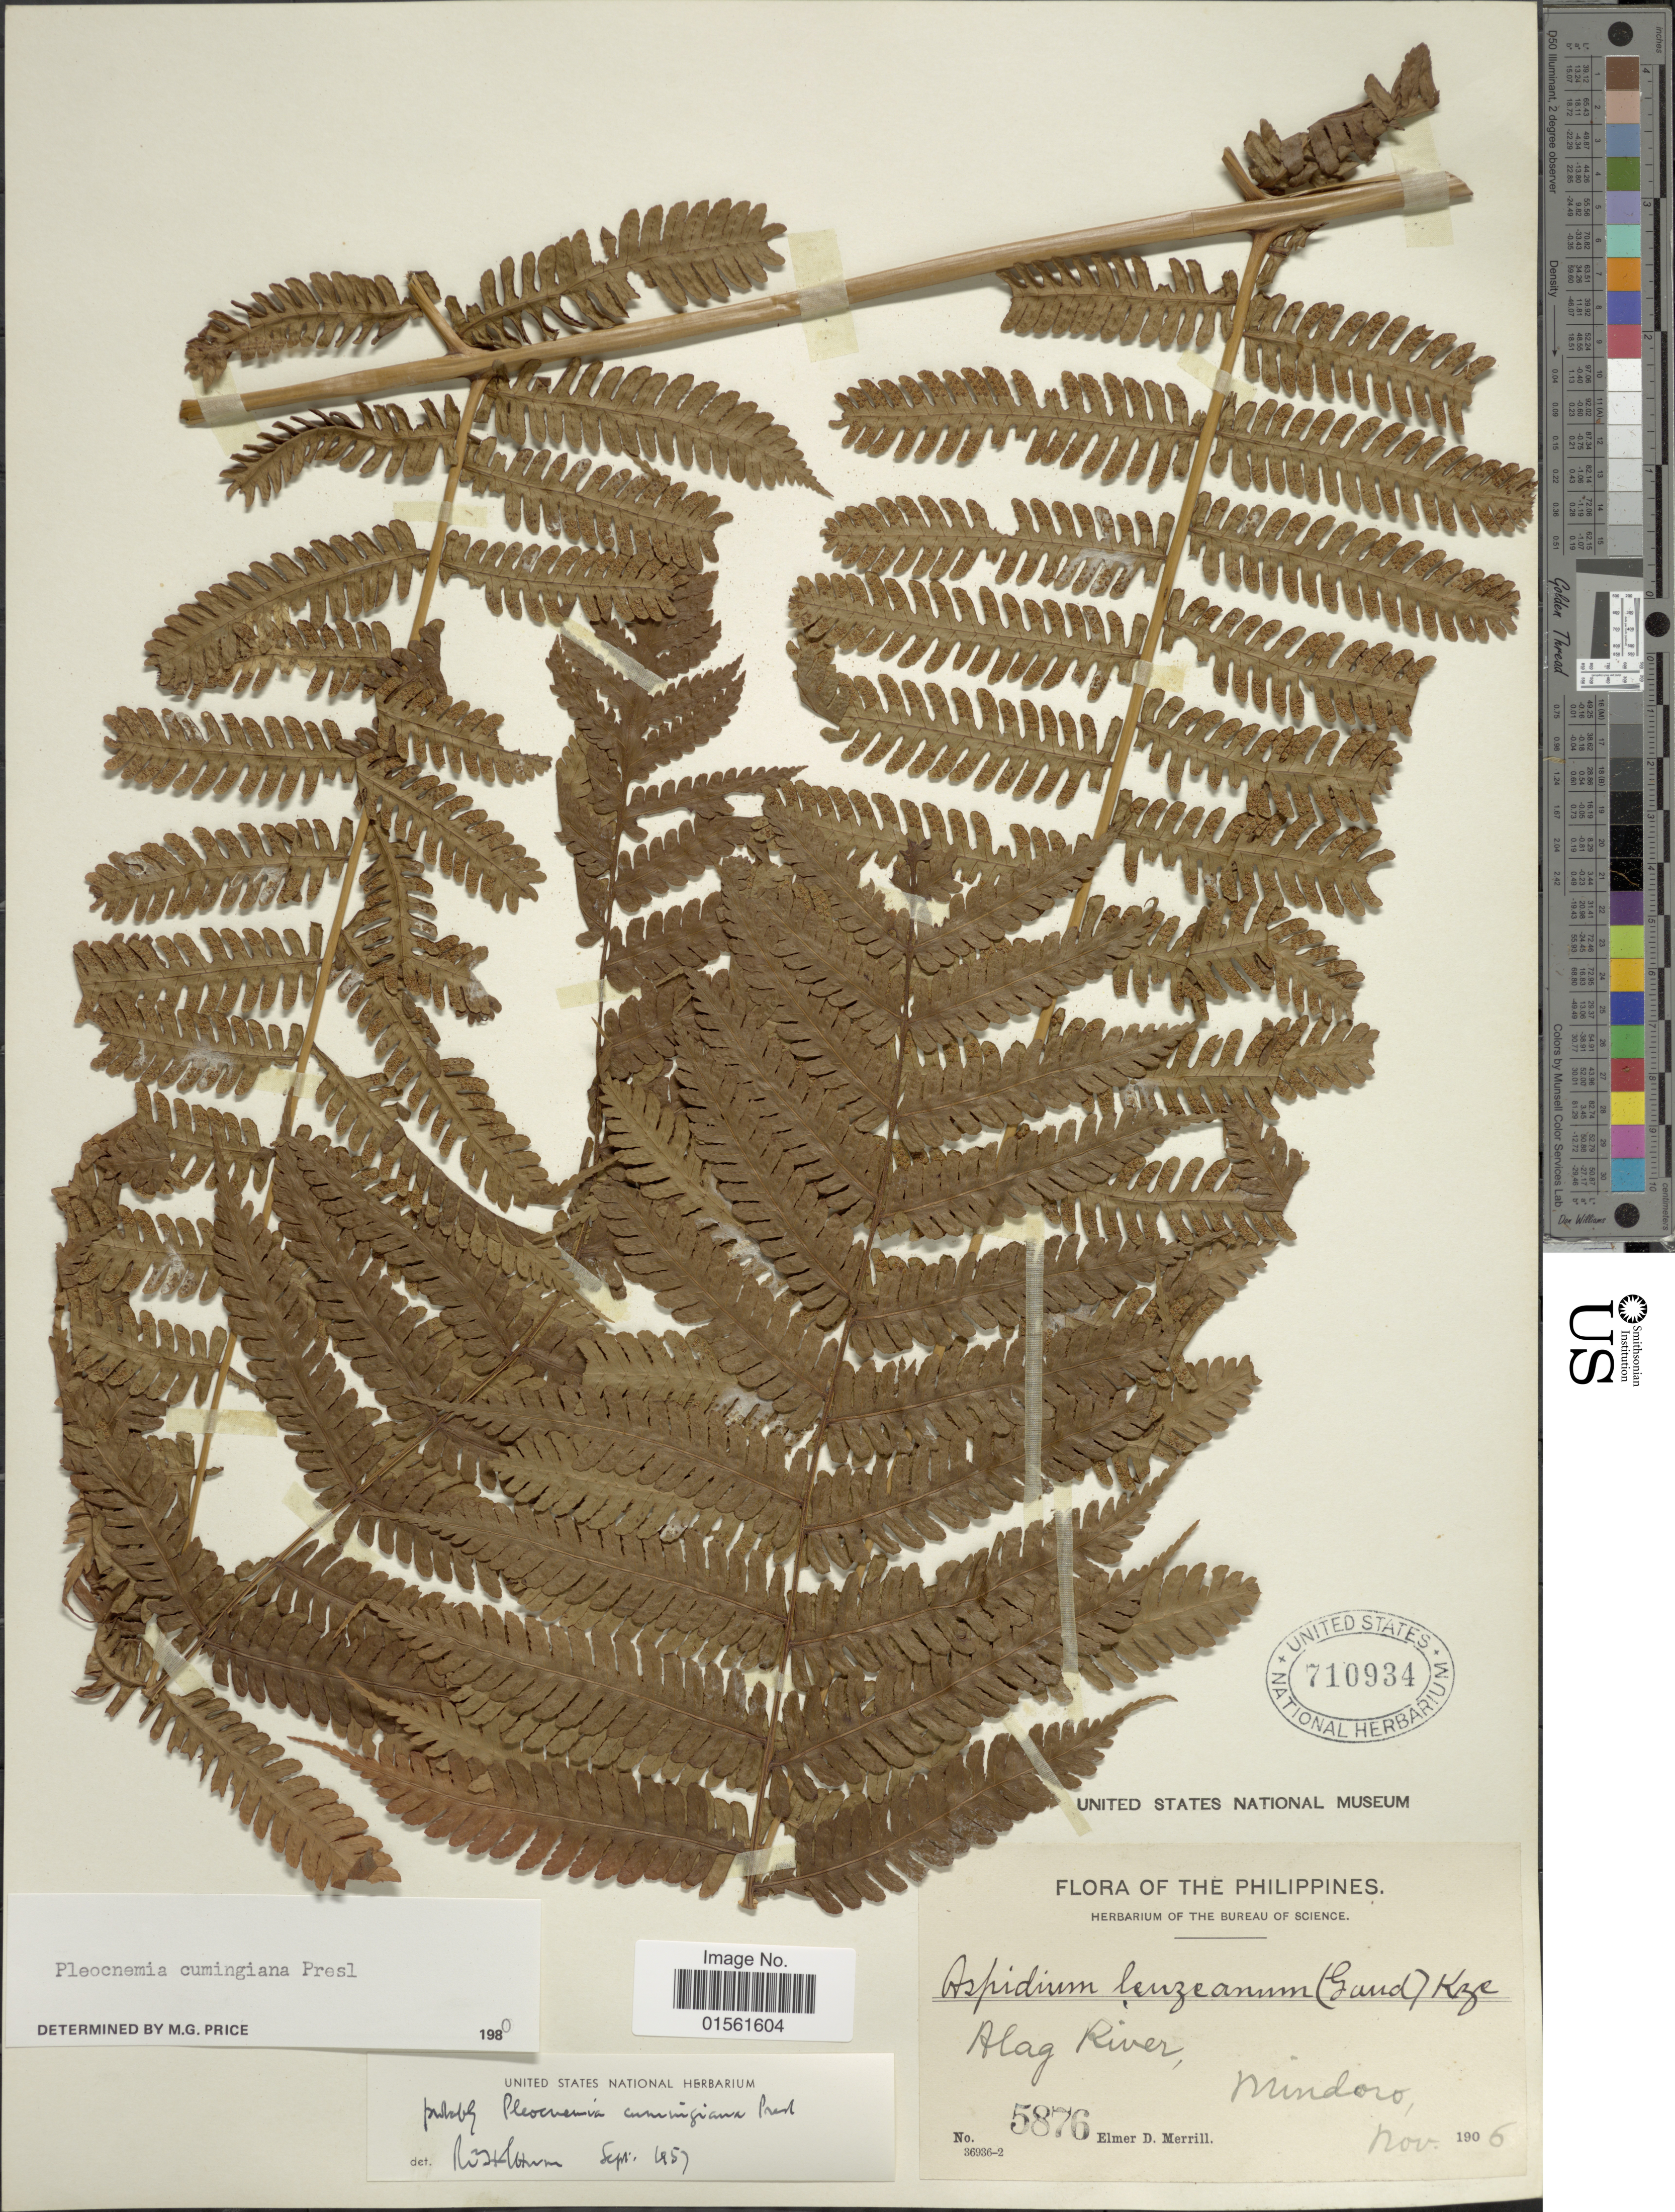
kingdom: Plantae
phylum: Tracheophyta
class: Polypodiopsida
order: Polypodiales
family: Dryopteridaceae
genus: Pleocnemia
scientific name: Pleocnemia cumingiana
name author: C. Presl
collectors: E. D. Merrill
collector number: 5876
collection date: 1906-11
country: Philippines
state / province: Mimaropa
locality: Alag River, Mindoro.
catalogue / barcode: US 710934